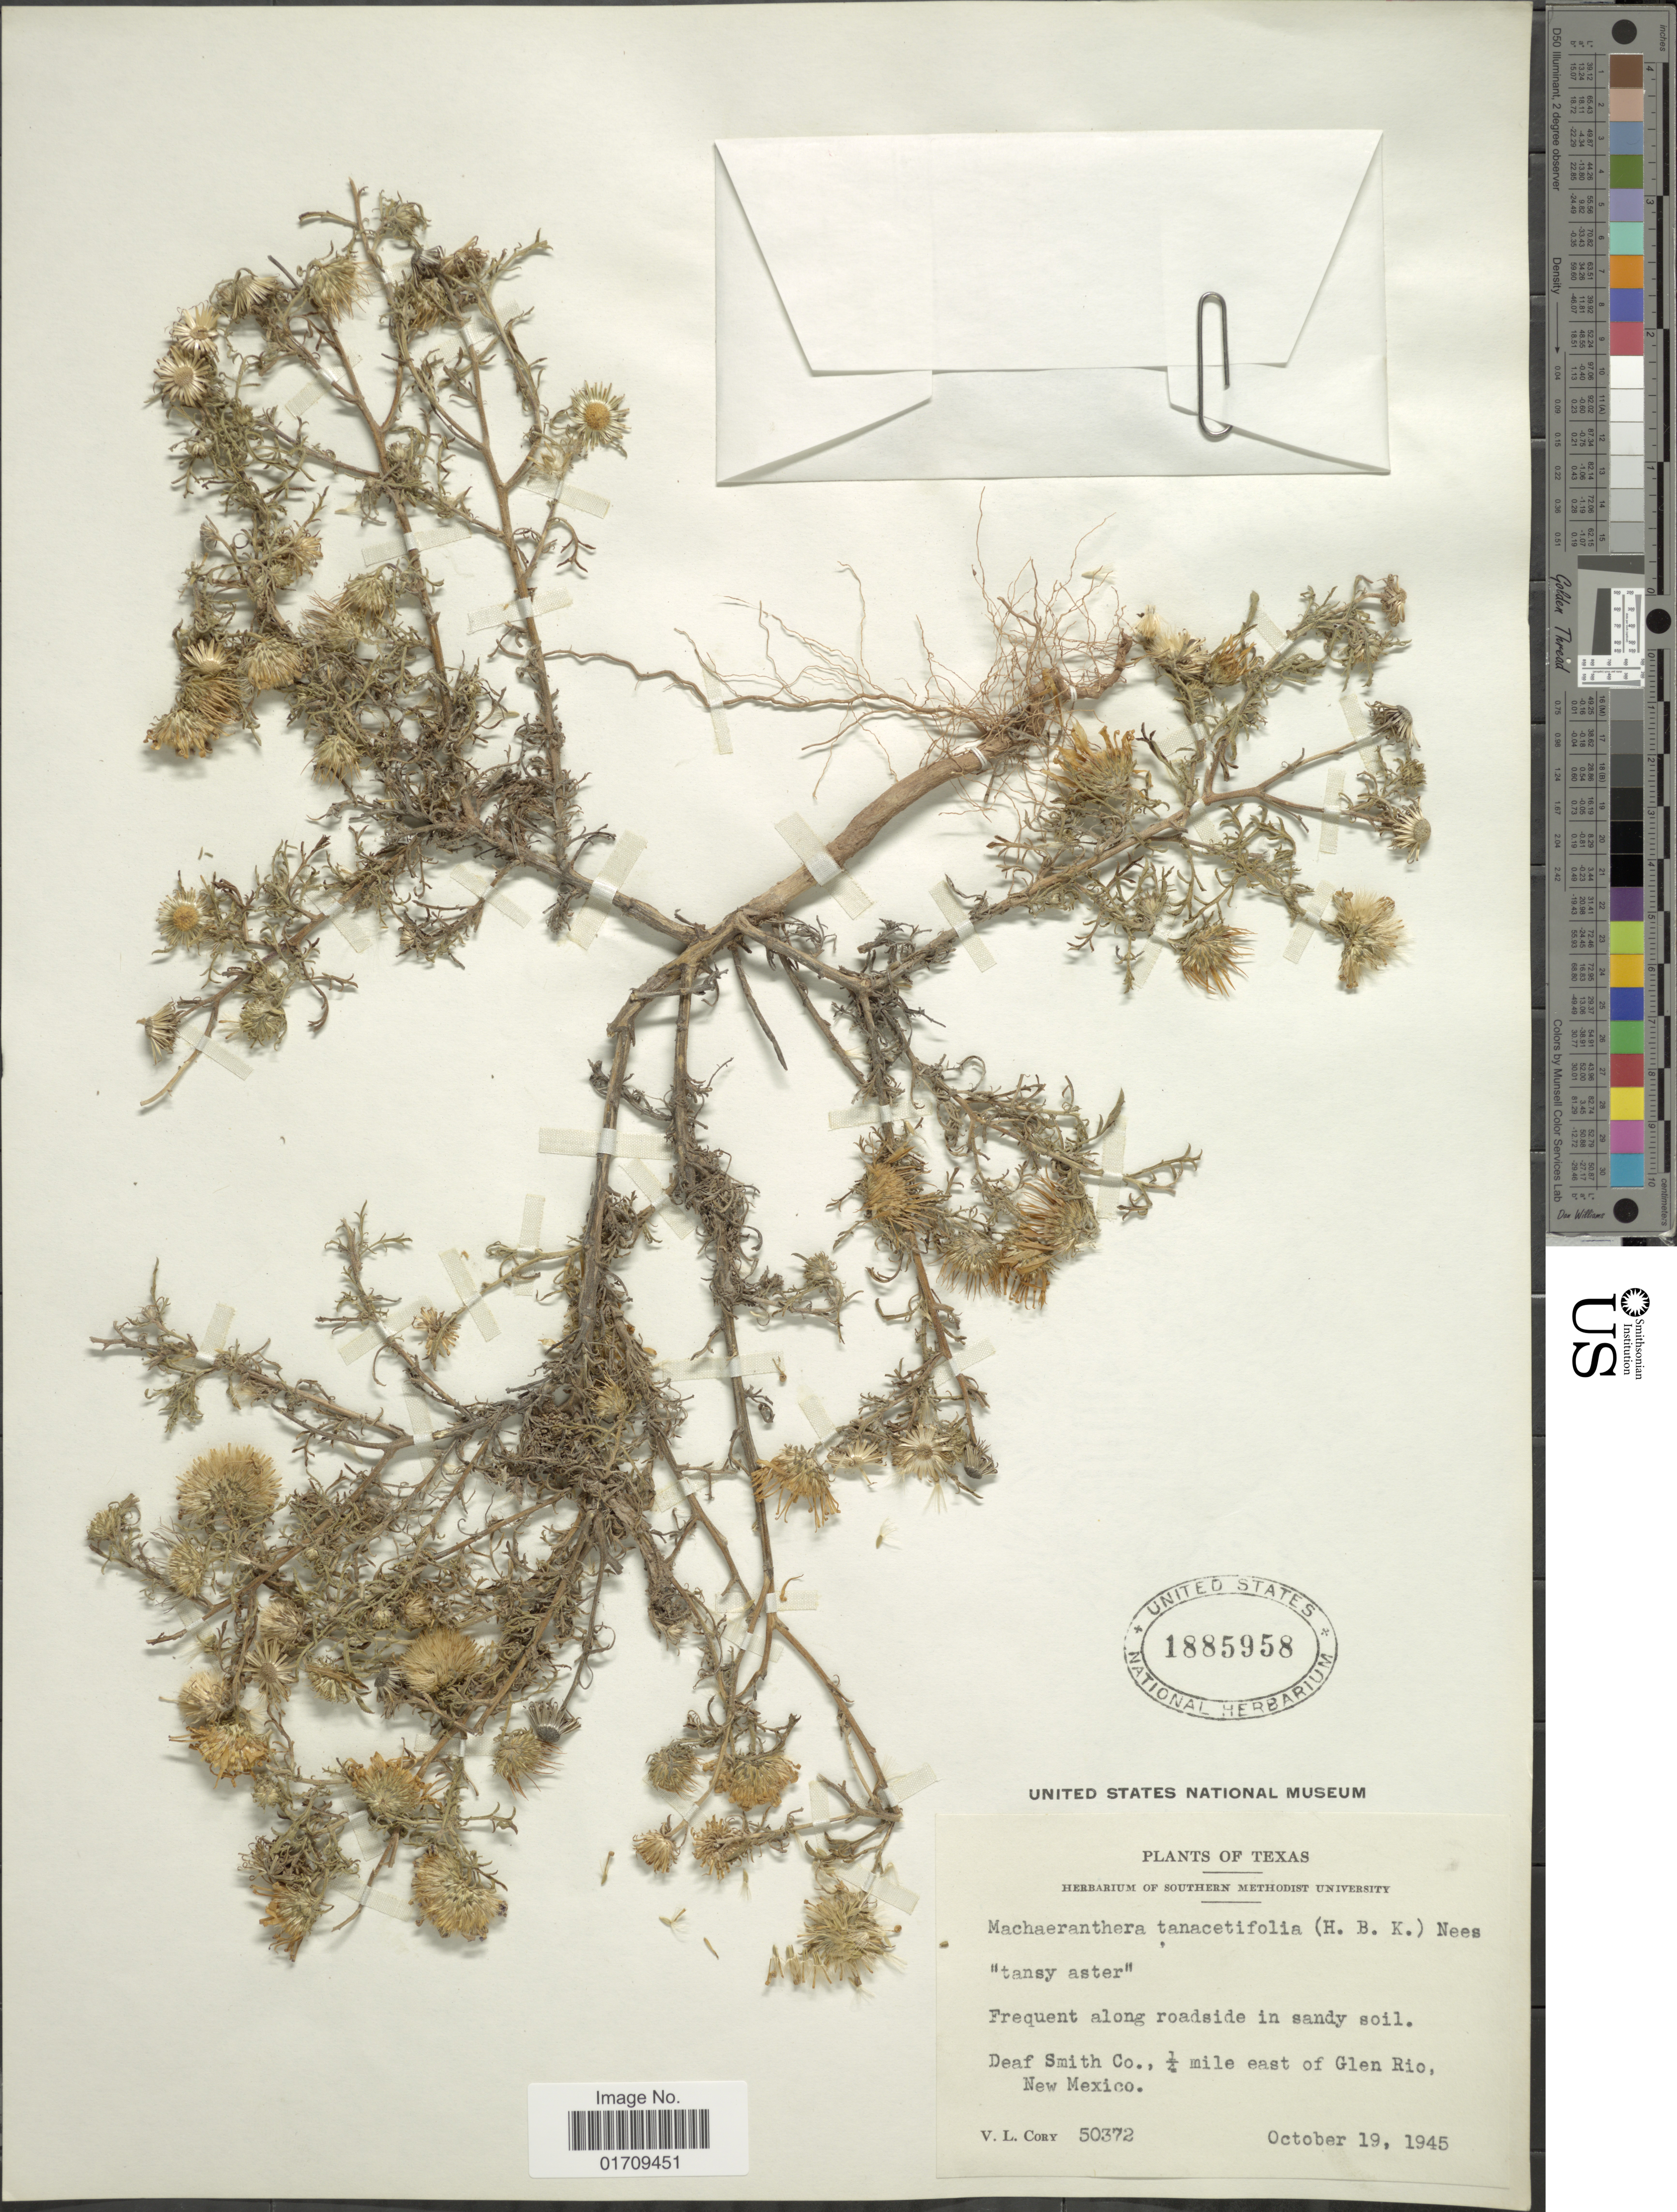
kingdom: Plantae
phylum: Tracheophyta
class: Magnoliopsida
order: Asterales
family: Asteraceae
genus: Machaeranthera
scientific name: Machaeranthera tanacetifolia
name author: (Kunth) Nees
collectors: V. Cory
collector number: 50372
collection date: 1945-10-19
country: United States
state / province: Texas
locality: Deaf Smith Co., 1/4 mile east of Glen Rio, New Mexico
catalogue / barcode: US 1885958